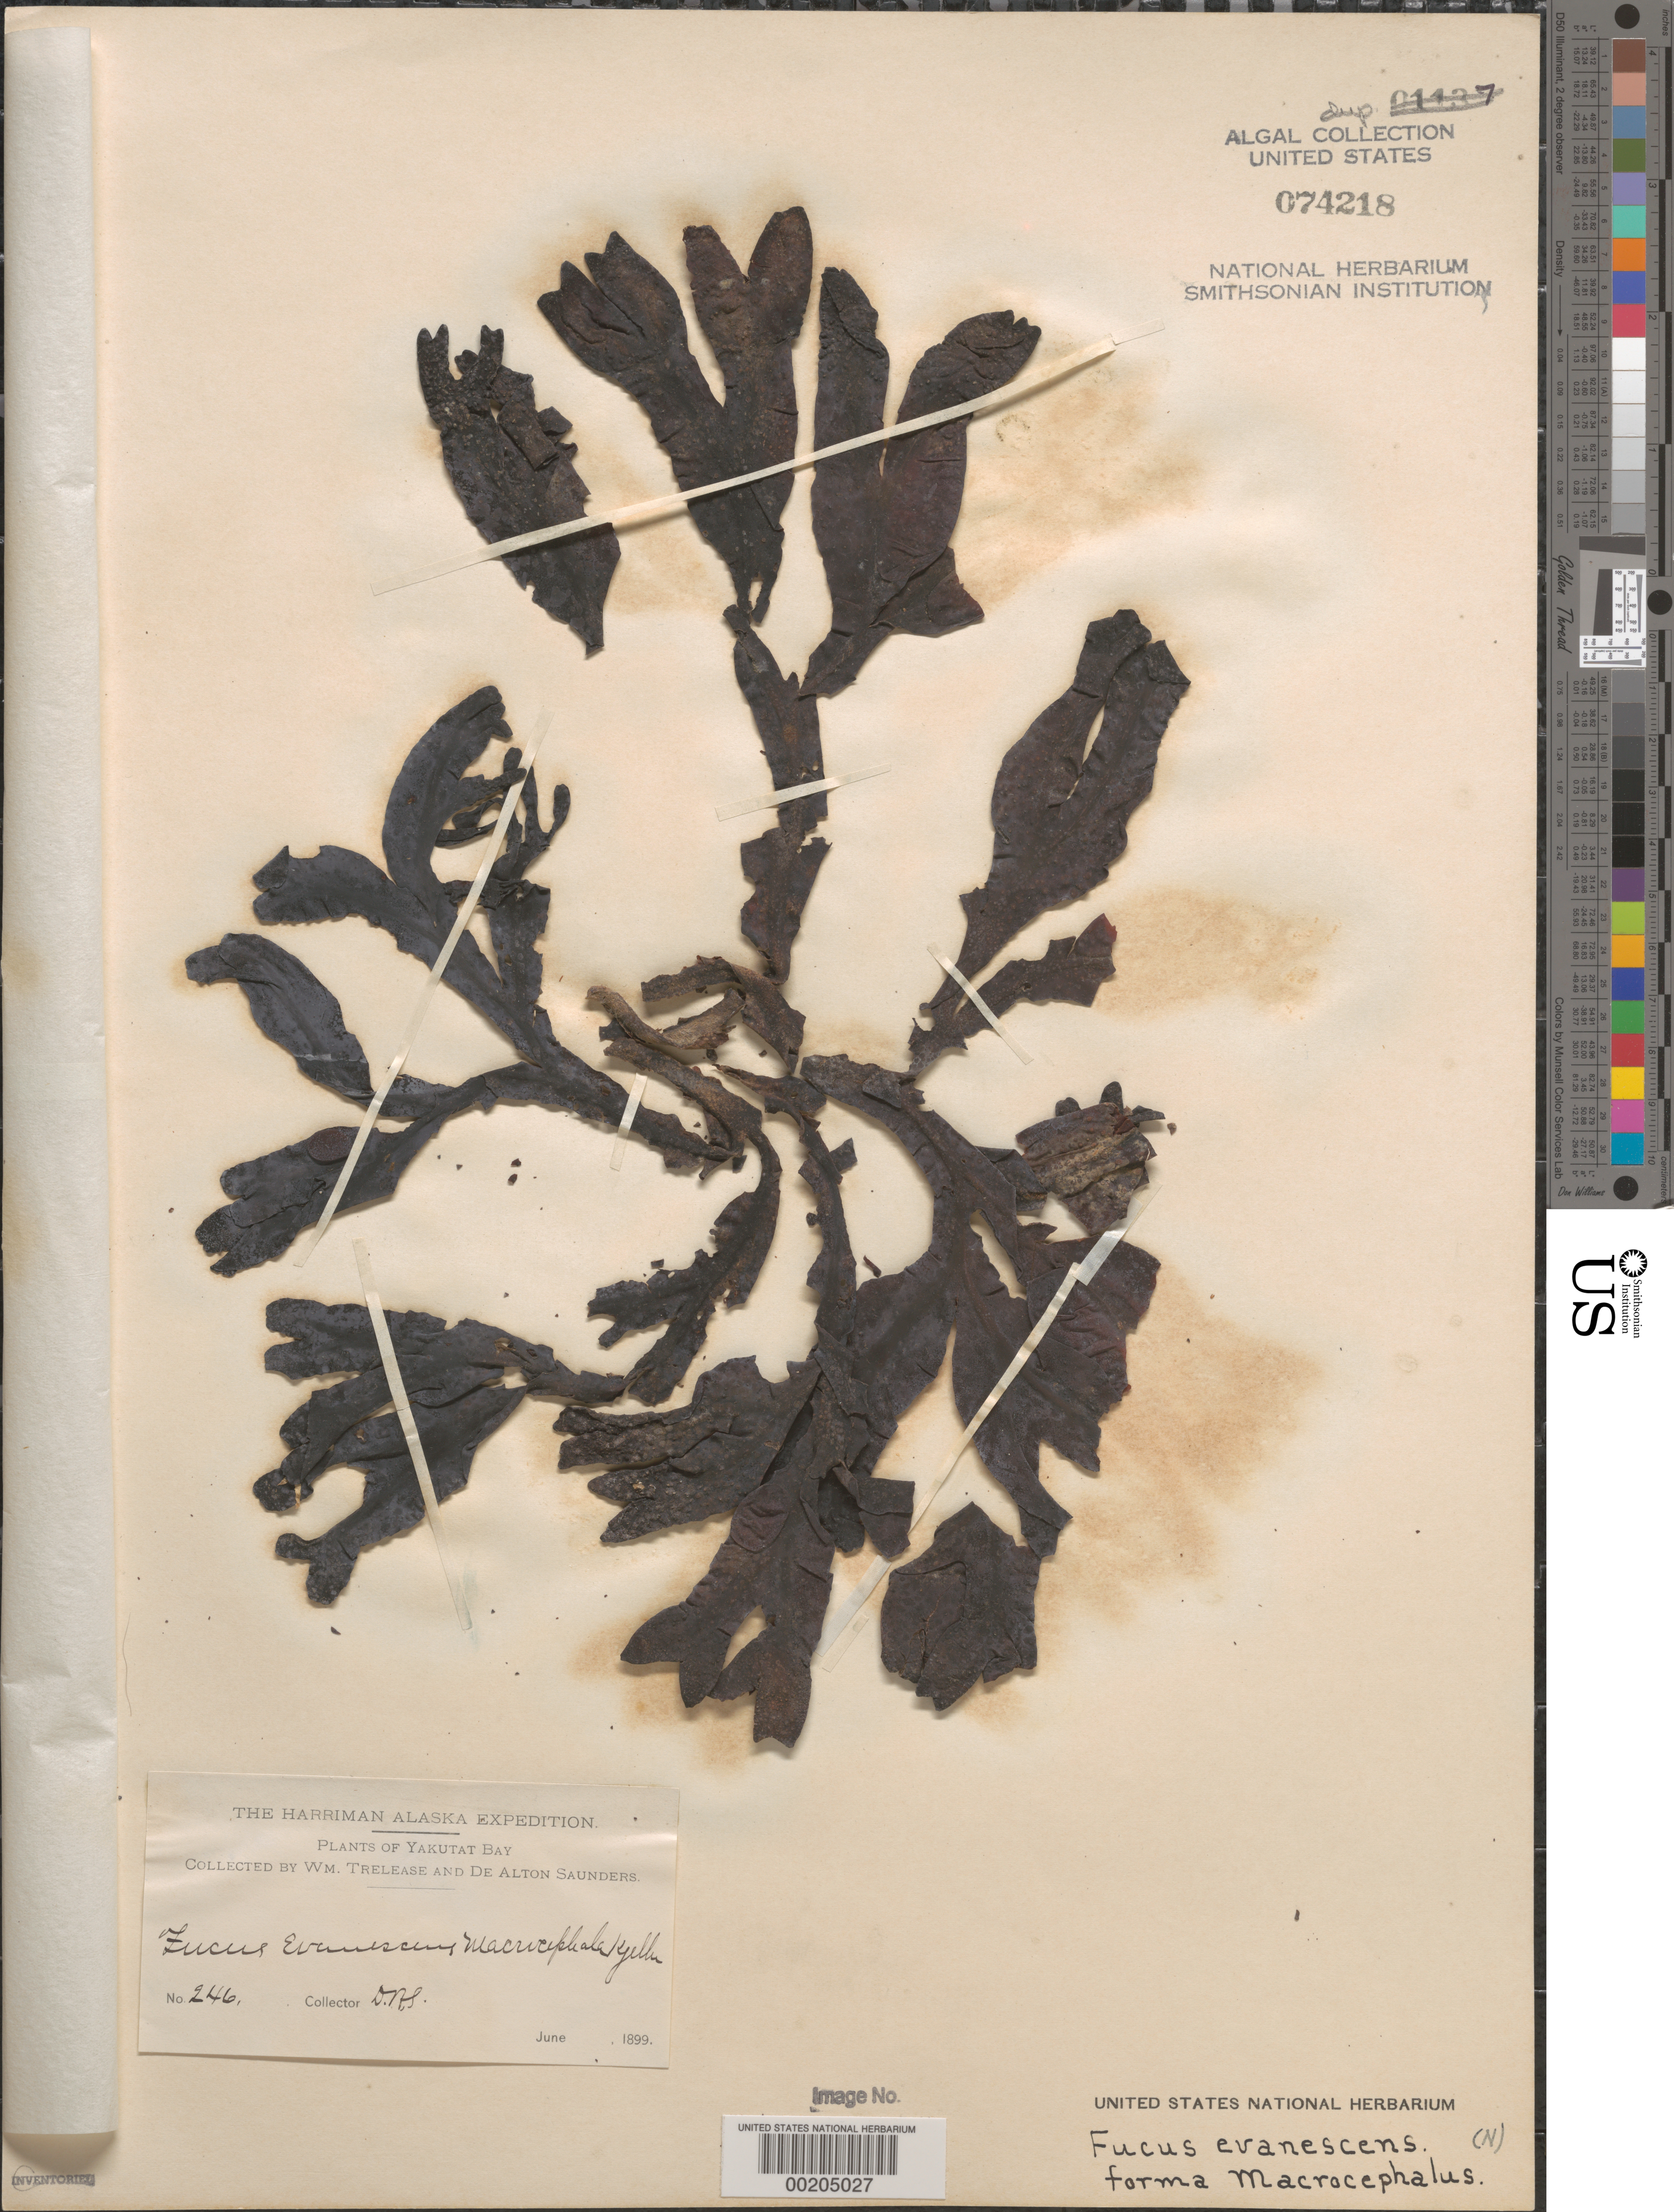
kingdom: Chromista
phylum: Ochrophyta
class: Phaeophyceae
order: Fucales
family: Fucaceae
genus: Fucus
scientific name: Fucus distichus subsp. evanescens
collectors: D. Saunders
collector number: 246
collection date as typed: Jun 1899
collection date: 1899-06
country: United States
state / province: Alaska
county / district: Skagway-Yakutat-Angoon Division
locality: Yakutat Bay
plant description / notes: Harriman Alaska Expedition, 1899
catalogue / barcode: US 74218